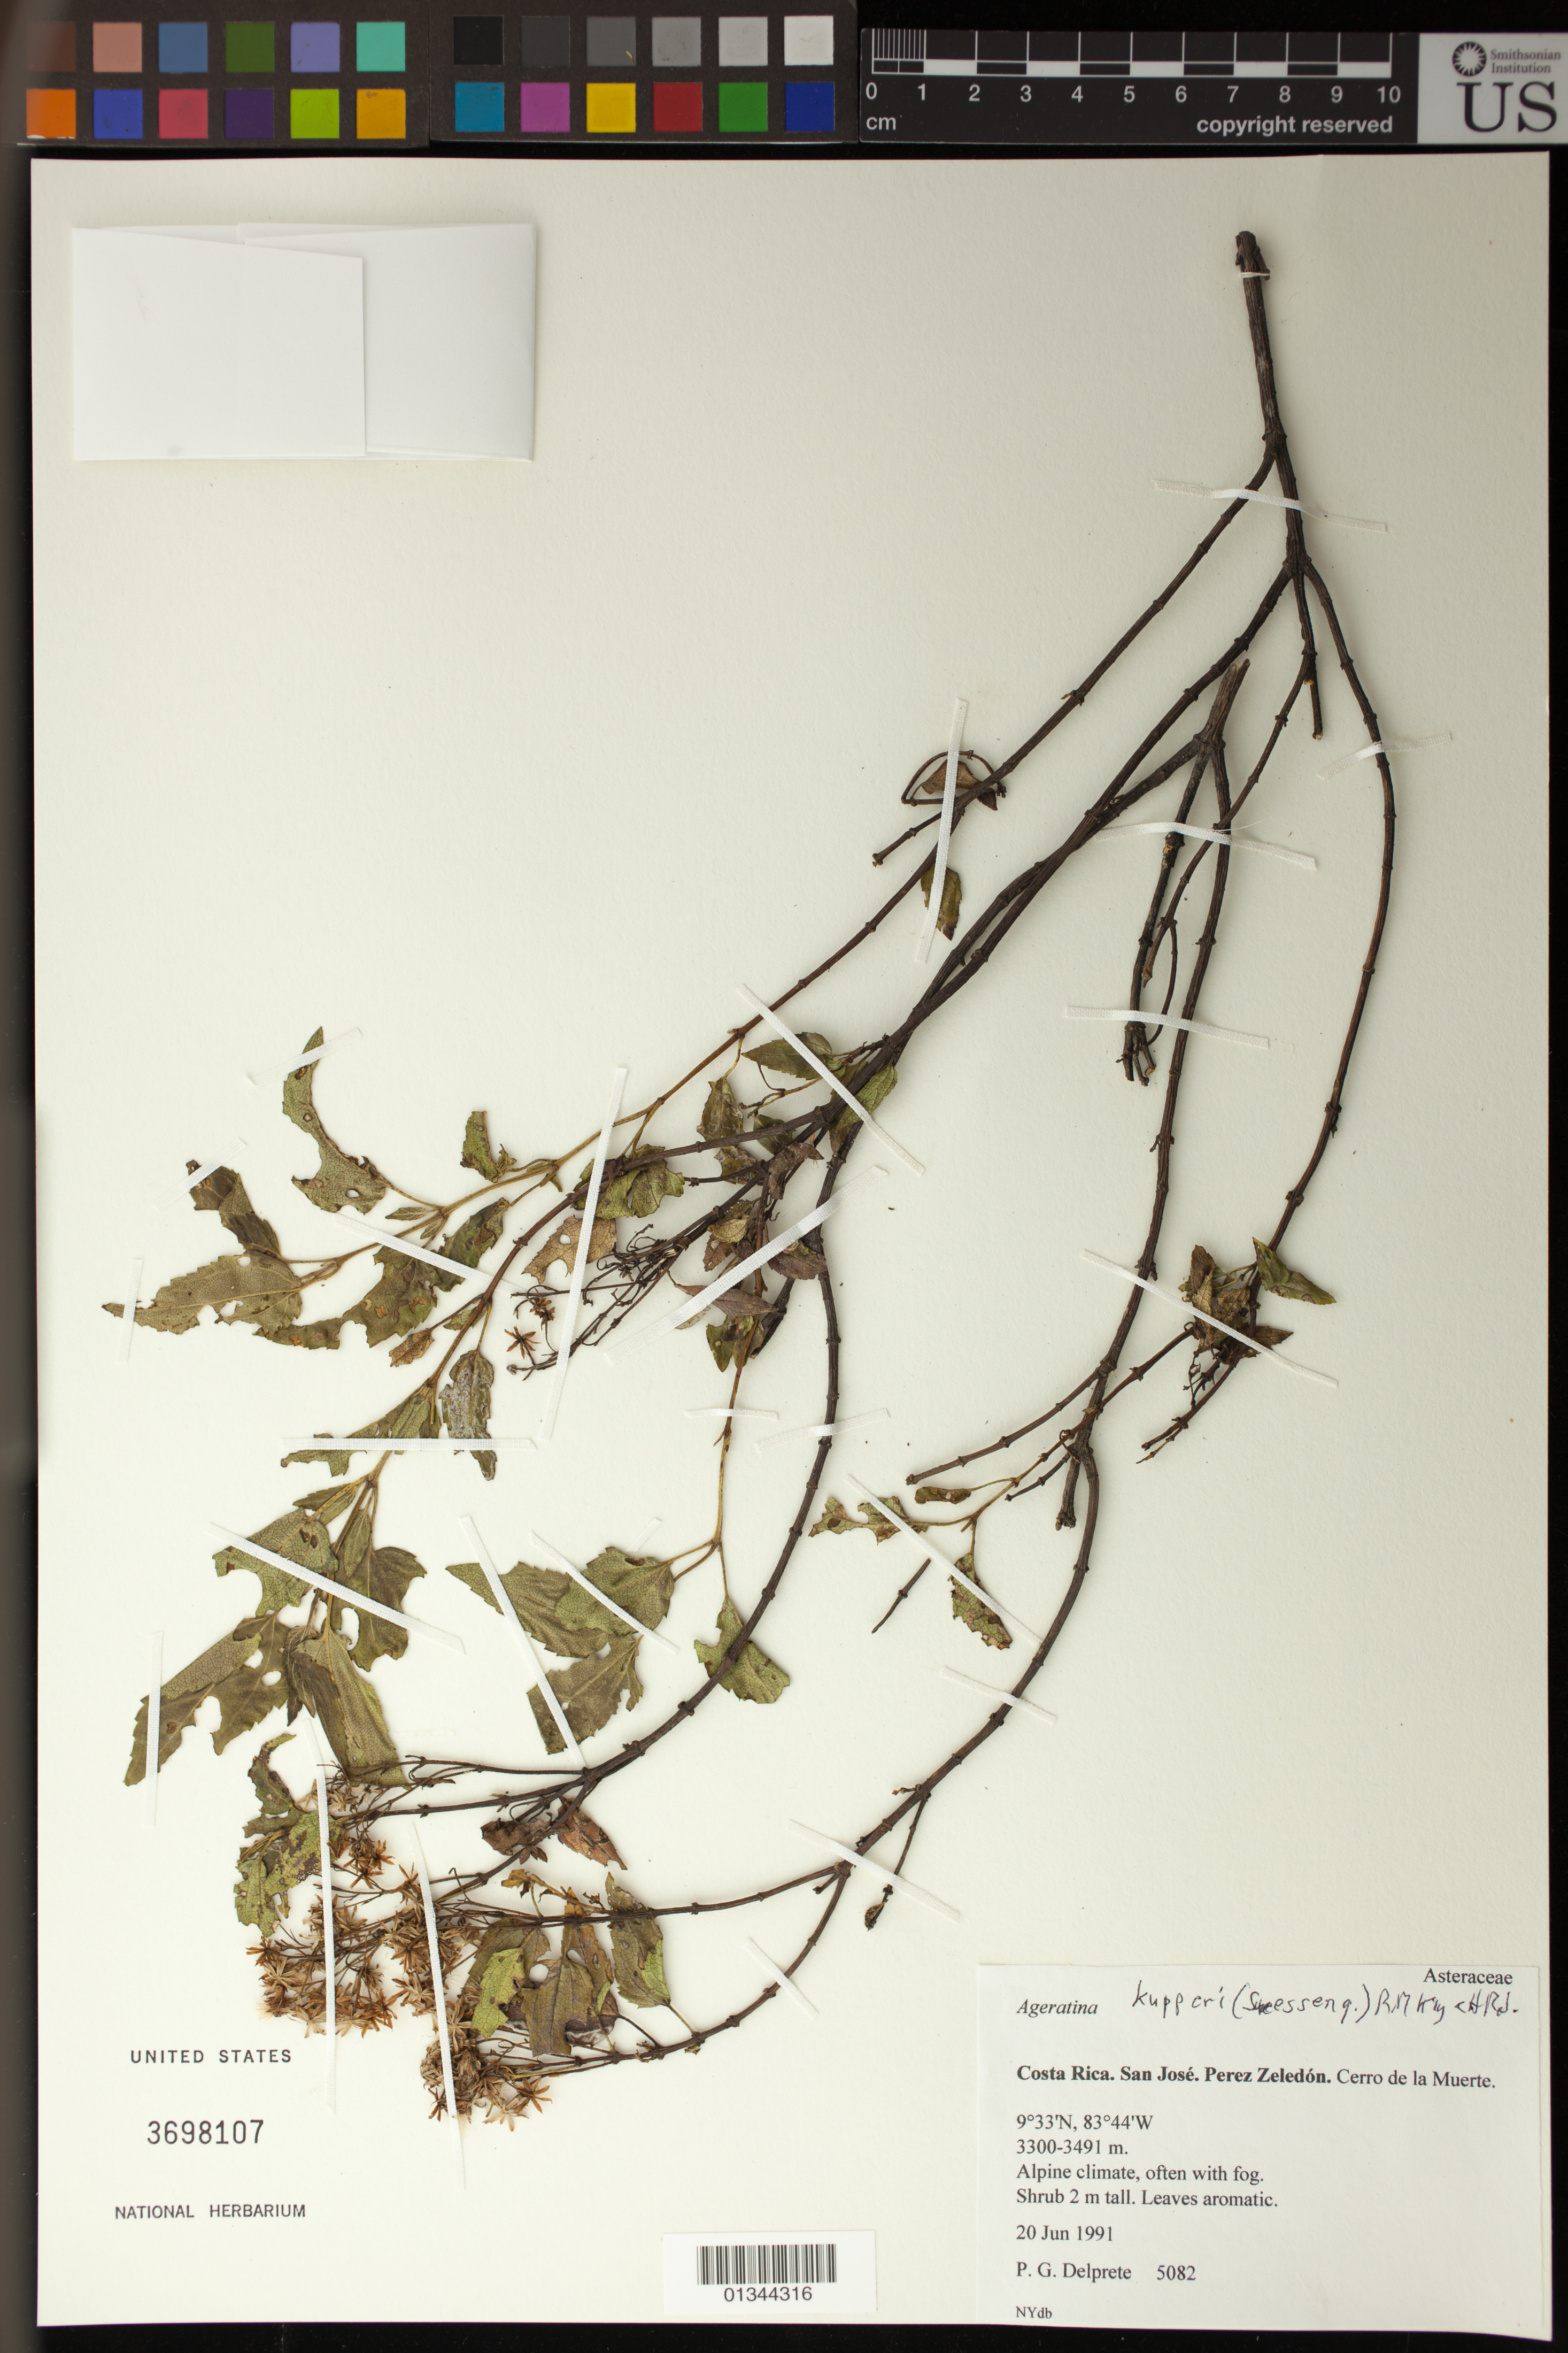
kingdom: Plantae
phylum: Tracheophyta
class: Magnoliopsida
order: Asterales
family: Asteraceae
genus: Ageratina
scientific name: Ageratina kupperi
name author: (Suess.) R.M. King & H. Rob.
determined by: Robinson, Harold E., (US)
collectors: P. G. Delprete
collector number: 5082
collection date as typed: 20 Jun 1991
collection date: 1991-06-20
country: Costa Rica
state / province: San José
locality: Perez Zeledon. Cerro de la Muerte.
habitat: Alpine climate, often with fog.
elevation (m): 3300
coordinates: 9 33 N, 83 44 W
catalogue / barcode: US 3698107